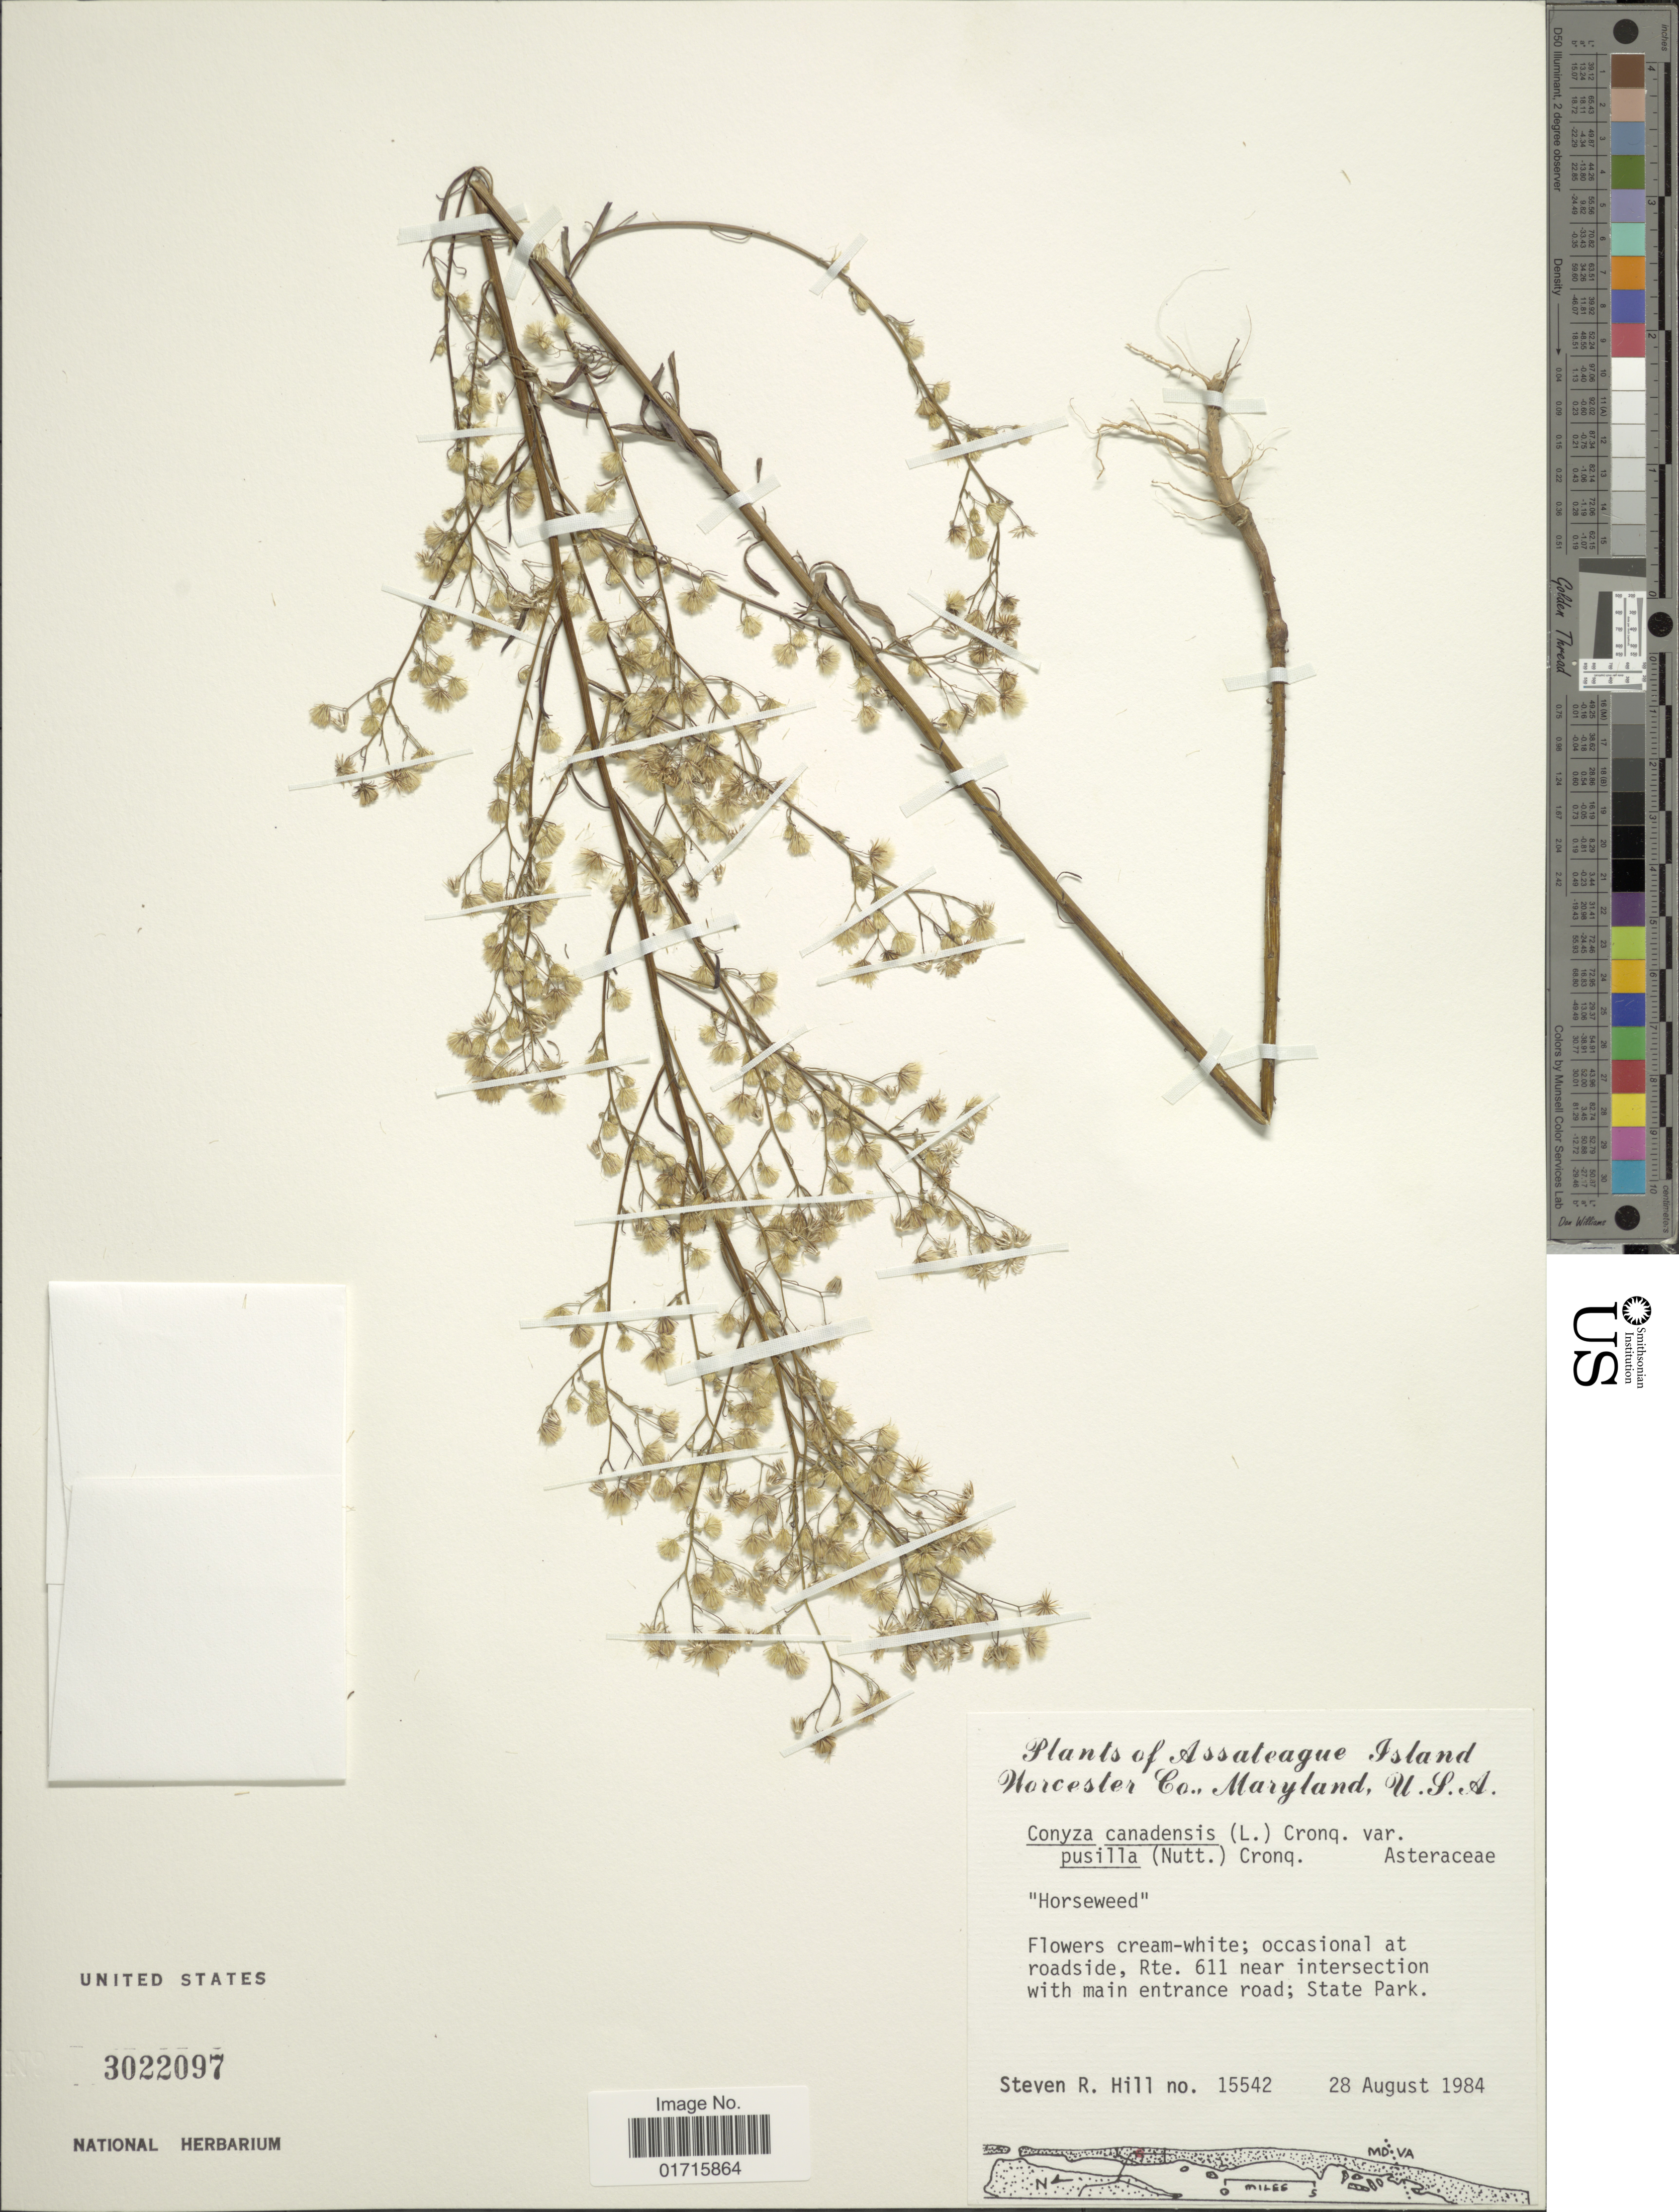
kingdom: Plantae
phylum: Tracheophyta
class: Magnoliopsida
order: Asterales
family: Asteraceae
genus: Conyza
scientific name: Conyza canadensis var. glabrata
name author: (A. Gray) Cronq.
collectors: S. Hill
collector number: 15542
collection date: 1984-08-28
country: United States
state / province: Maryland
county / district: Worcester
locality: Assateague Island. Worcester Co., Maryland, U.S.A. Rte. 611 near intersection with main entrance road; State Park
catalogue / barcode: US 3022097